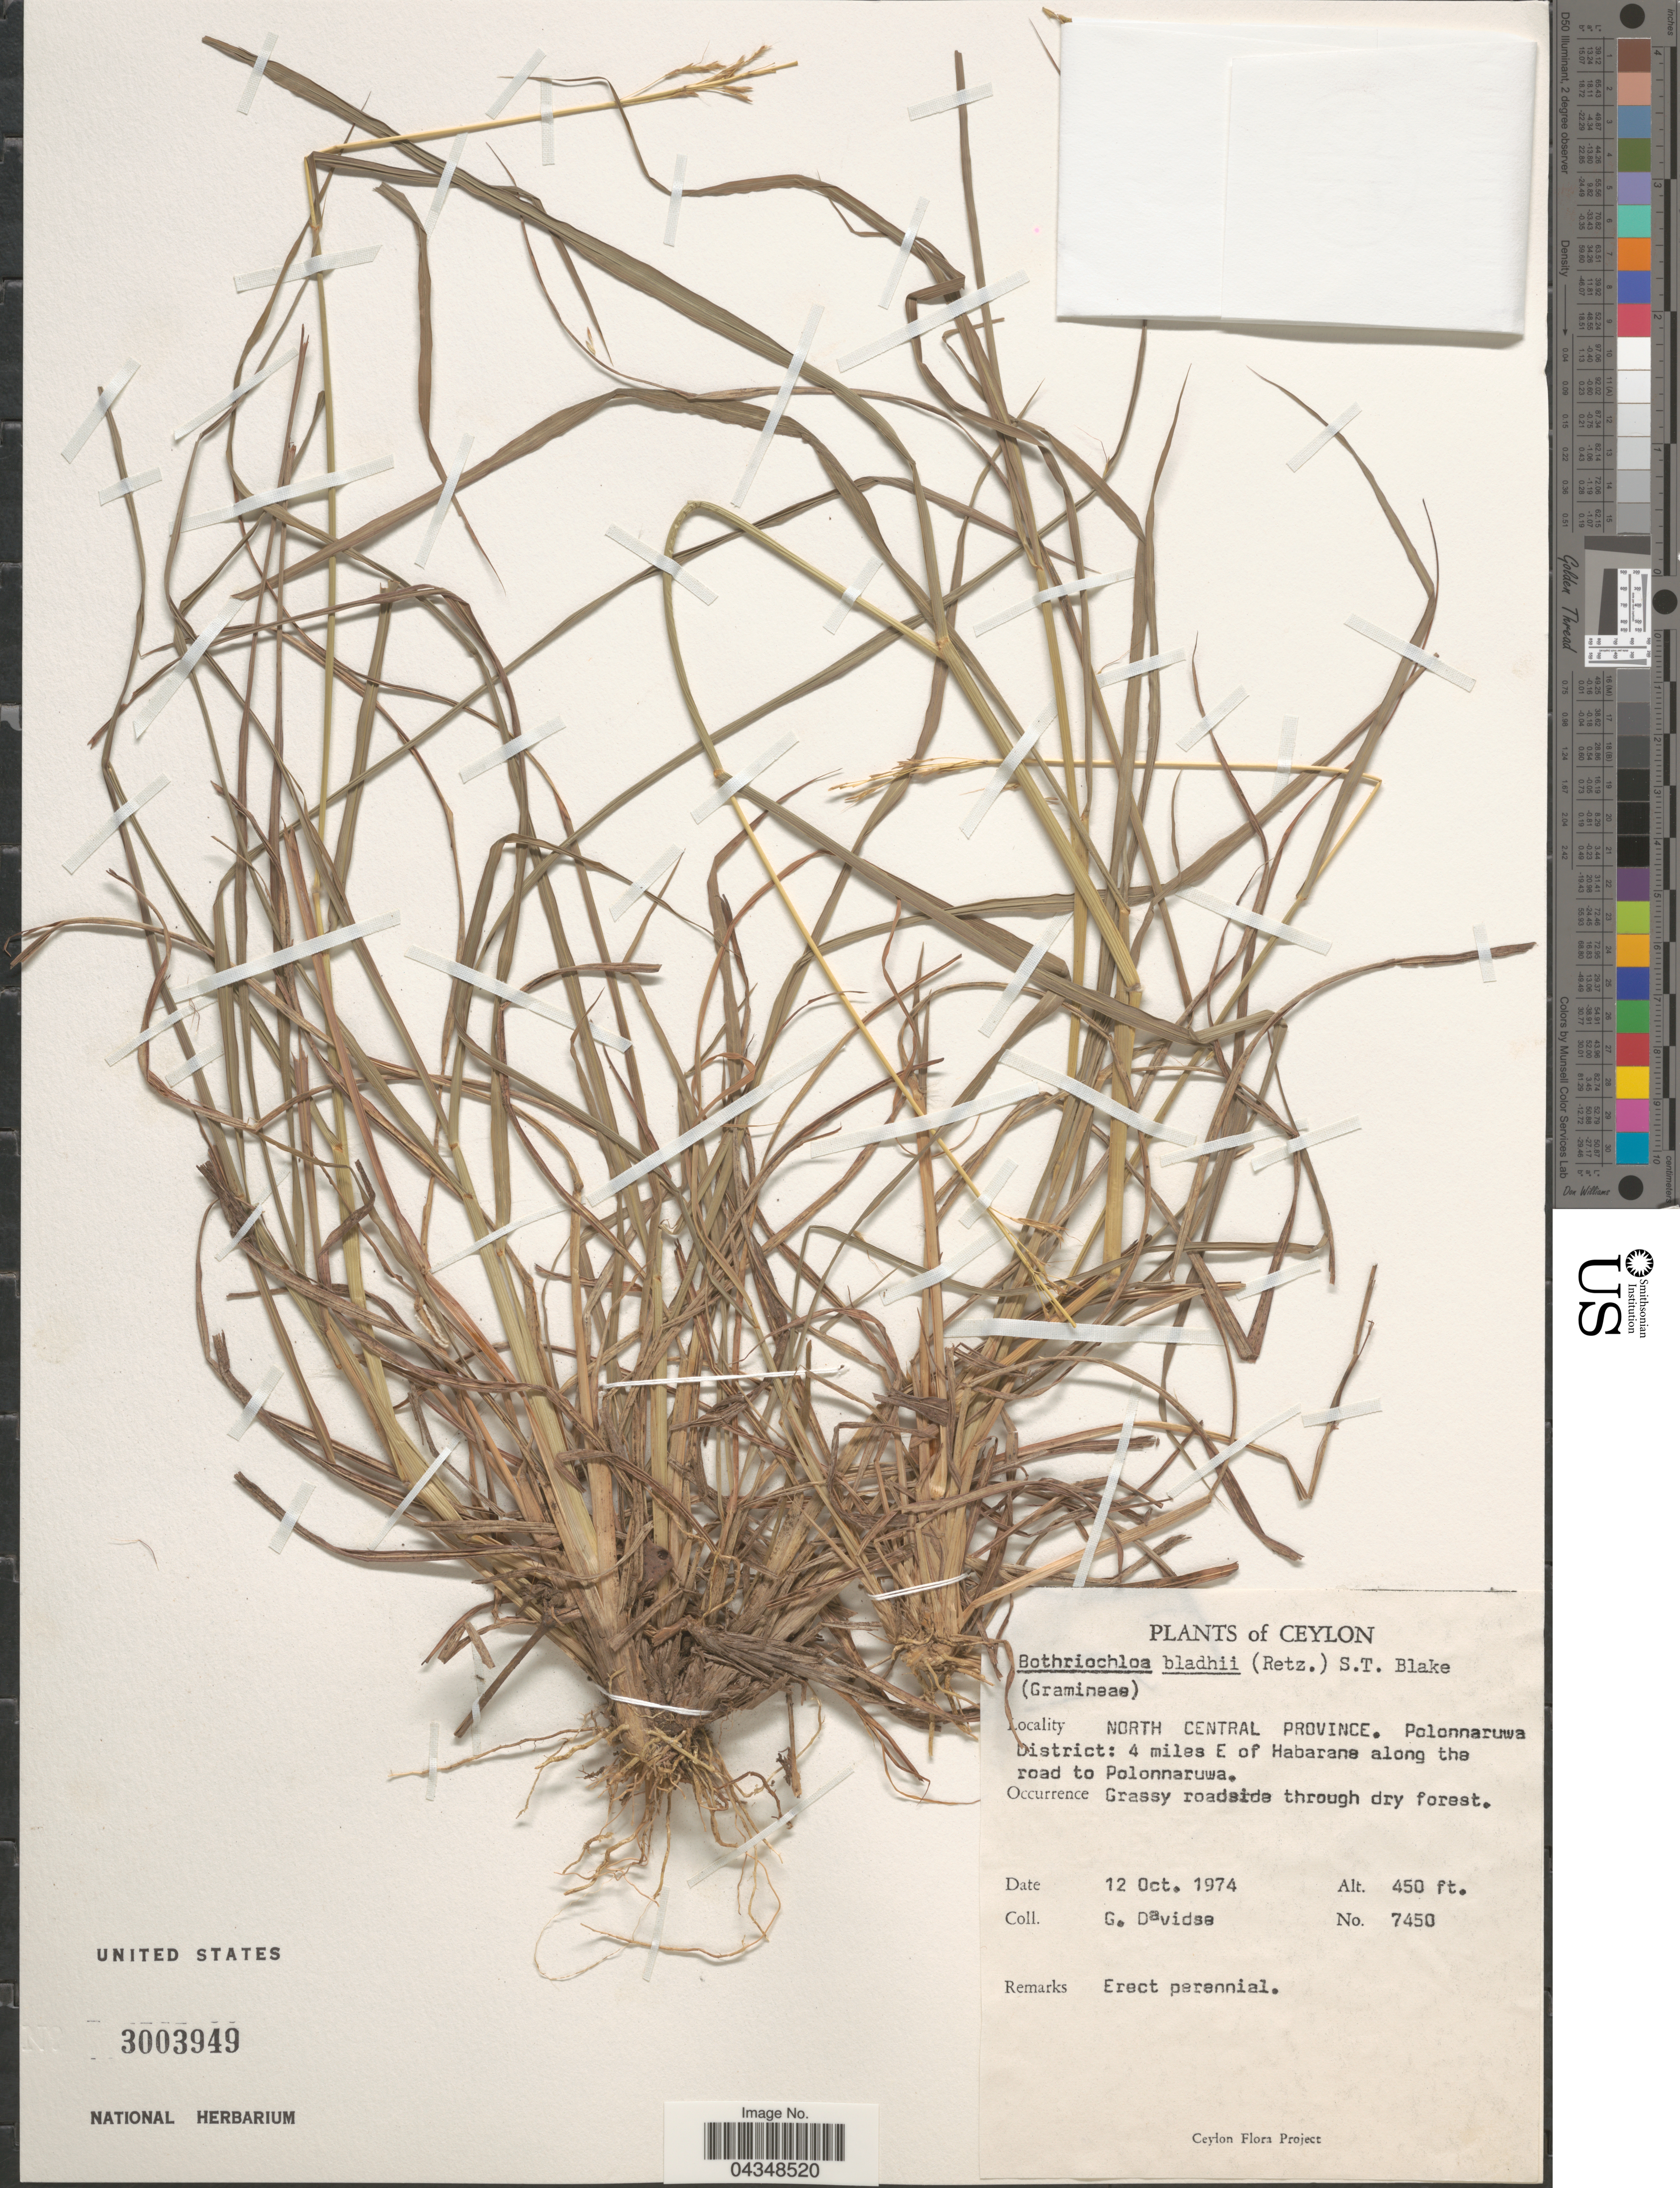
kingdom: Plantae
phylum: Tracheophyta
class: Liliopsida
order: Poales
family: Poaceae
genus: Bothriochloa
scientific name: Bothriochloa bladhii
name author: (Retz.) S.T. Blake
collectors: G. Davidse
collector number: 7450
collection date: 1974-10-12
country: Sri Lanka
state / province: North Central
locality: Ceylon. North Central Province. Polonnaruwa District: 4 miles E of Habarana along the road to Polonnaruwa.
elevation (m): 137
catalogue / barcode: US 3003949